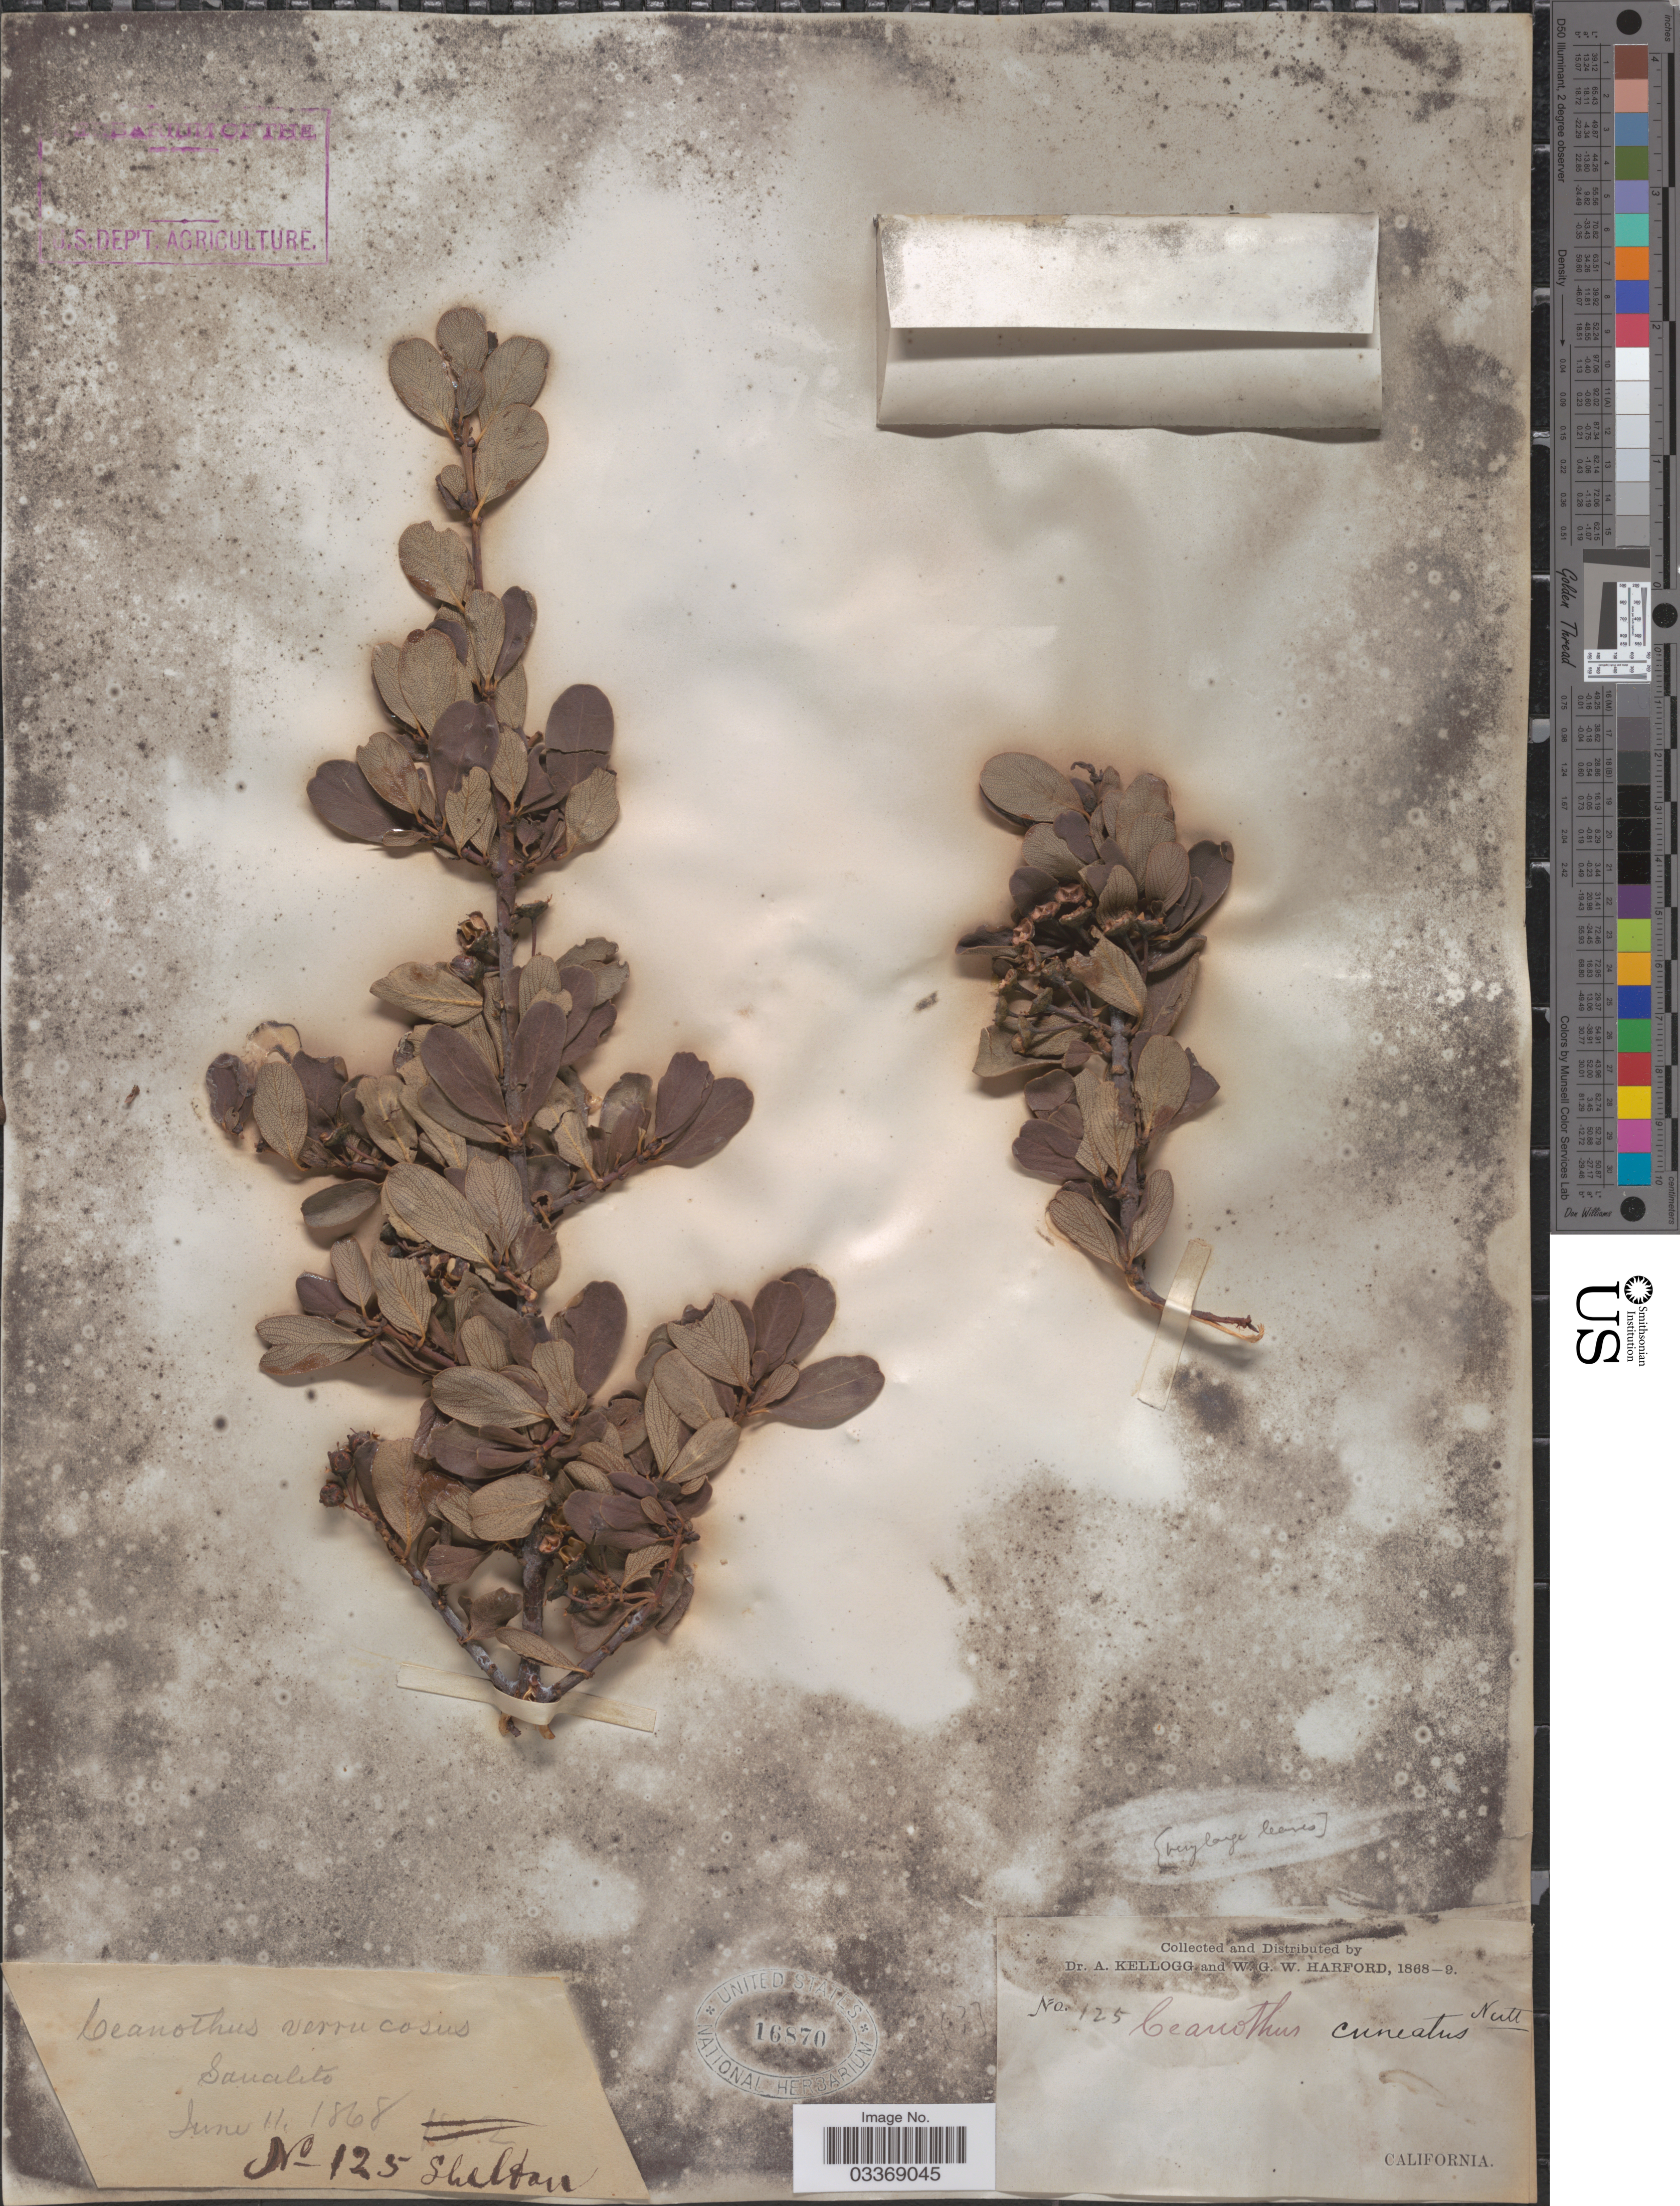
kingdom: Plantae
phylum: Tracheophyta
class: Magnoliopsida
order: Rosales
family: Rhamnaceae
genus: Ceanothus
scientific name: Ceanothus cuneatus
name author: (Hook.) Nutt.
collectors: A. Kellogg & W. G. W. Harford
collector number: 125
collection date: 1868-06-11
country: United States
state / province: California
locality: Saucelito. Shelton.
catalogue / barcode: US 16870